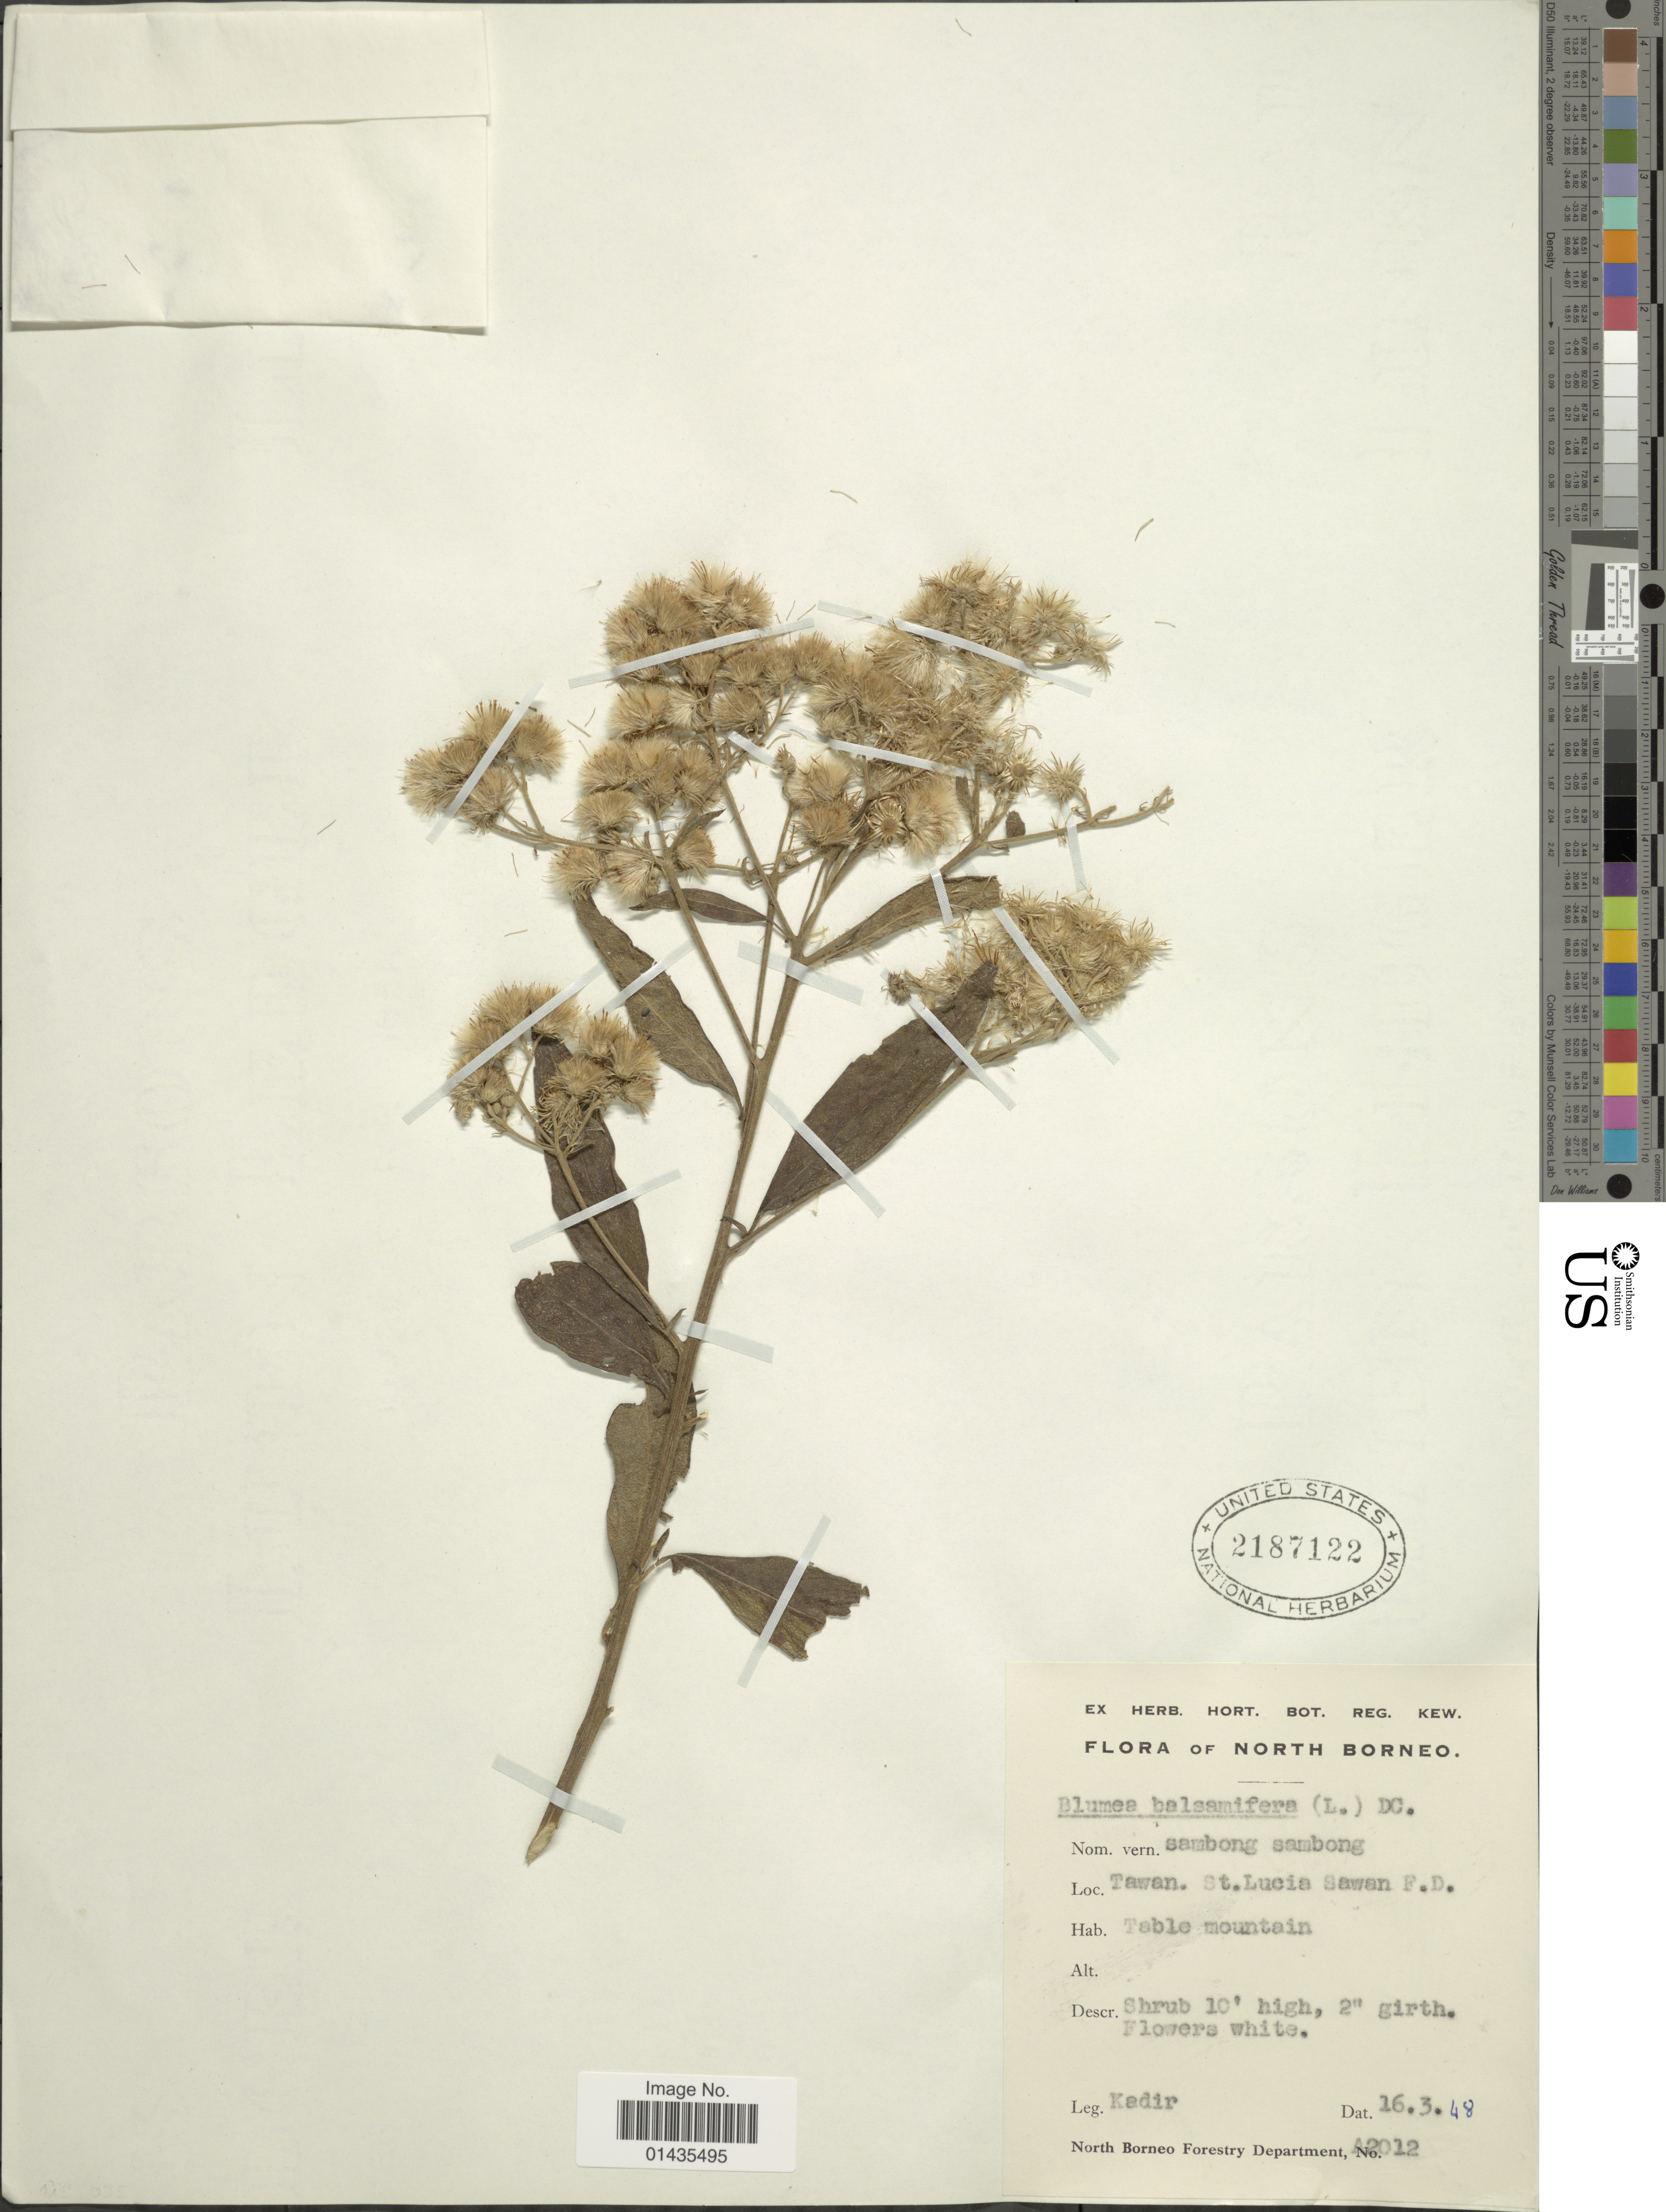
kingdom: Plantae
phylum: Tracheophyta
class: Magnoliopsida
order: Asterales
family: Asteraceae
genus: Blumea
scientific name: Blumea balsamifera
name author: (L.) DC.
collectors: -. Kadir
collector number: A2012*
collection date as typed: Transcribed d/m/y: 16/3/48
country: Malaysia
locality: North Borneo, Tawan, St. Lucia Sawan F. D., Table mountain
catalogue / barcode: US 2187122